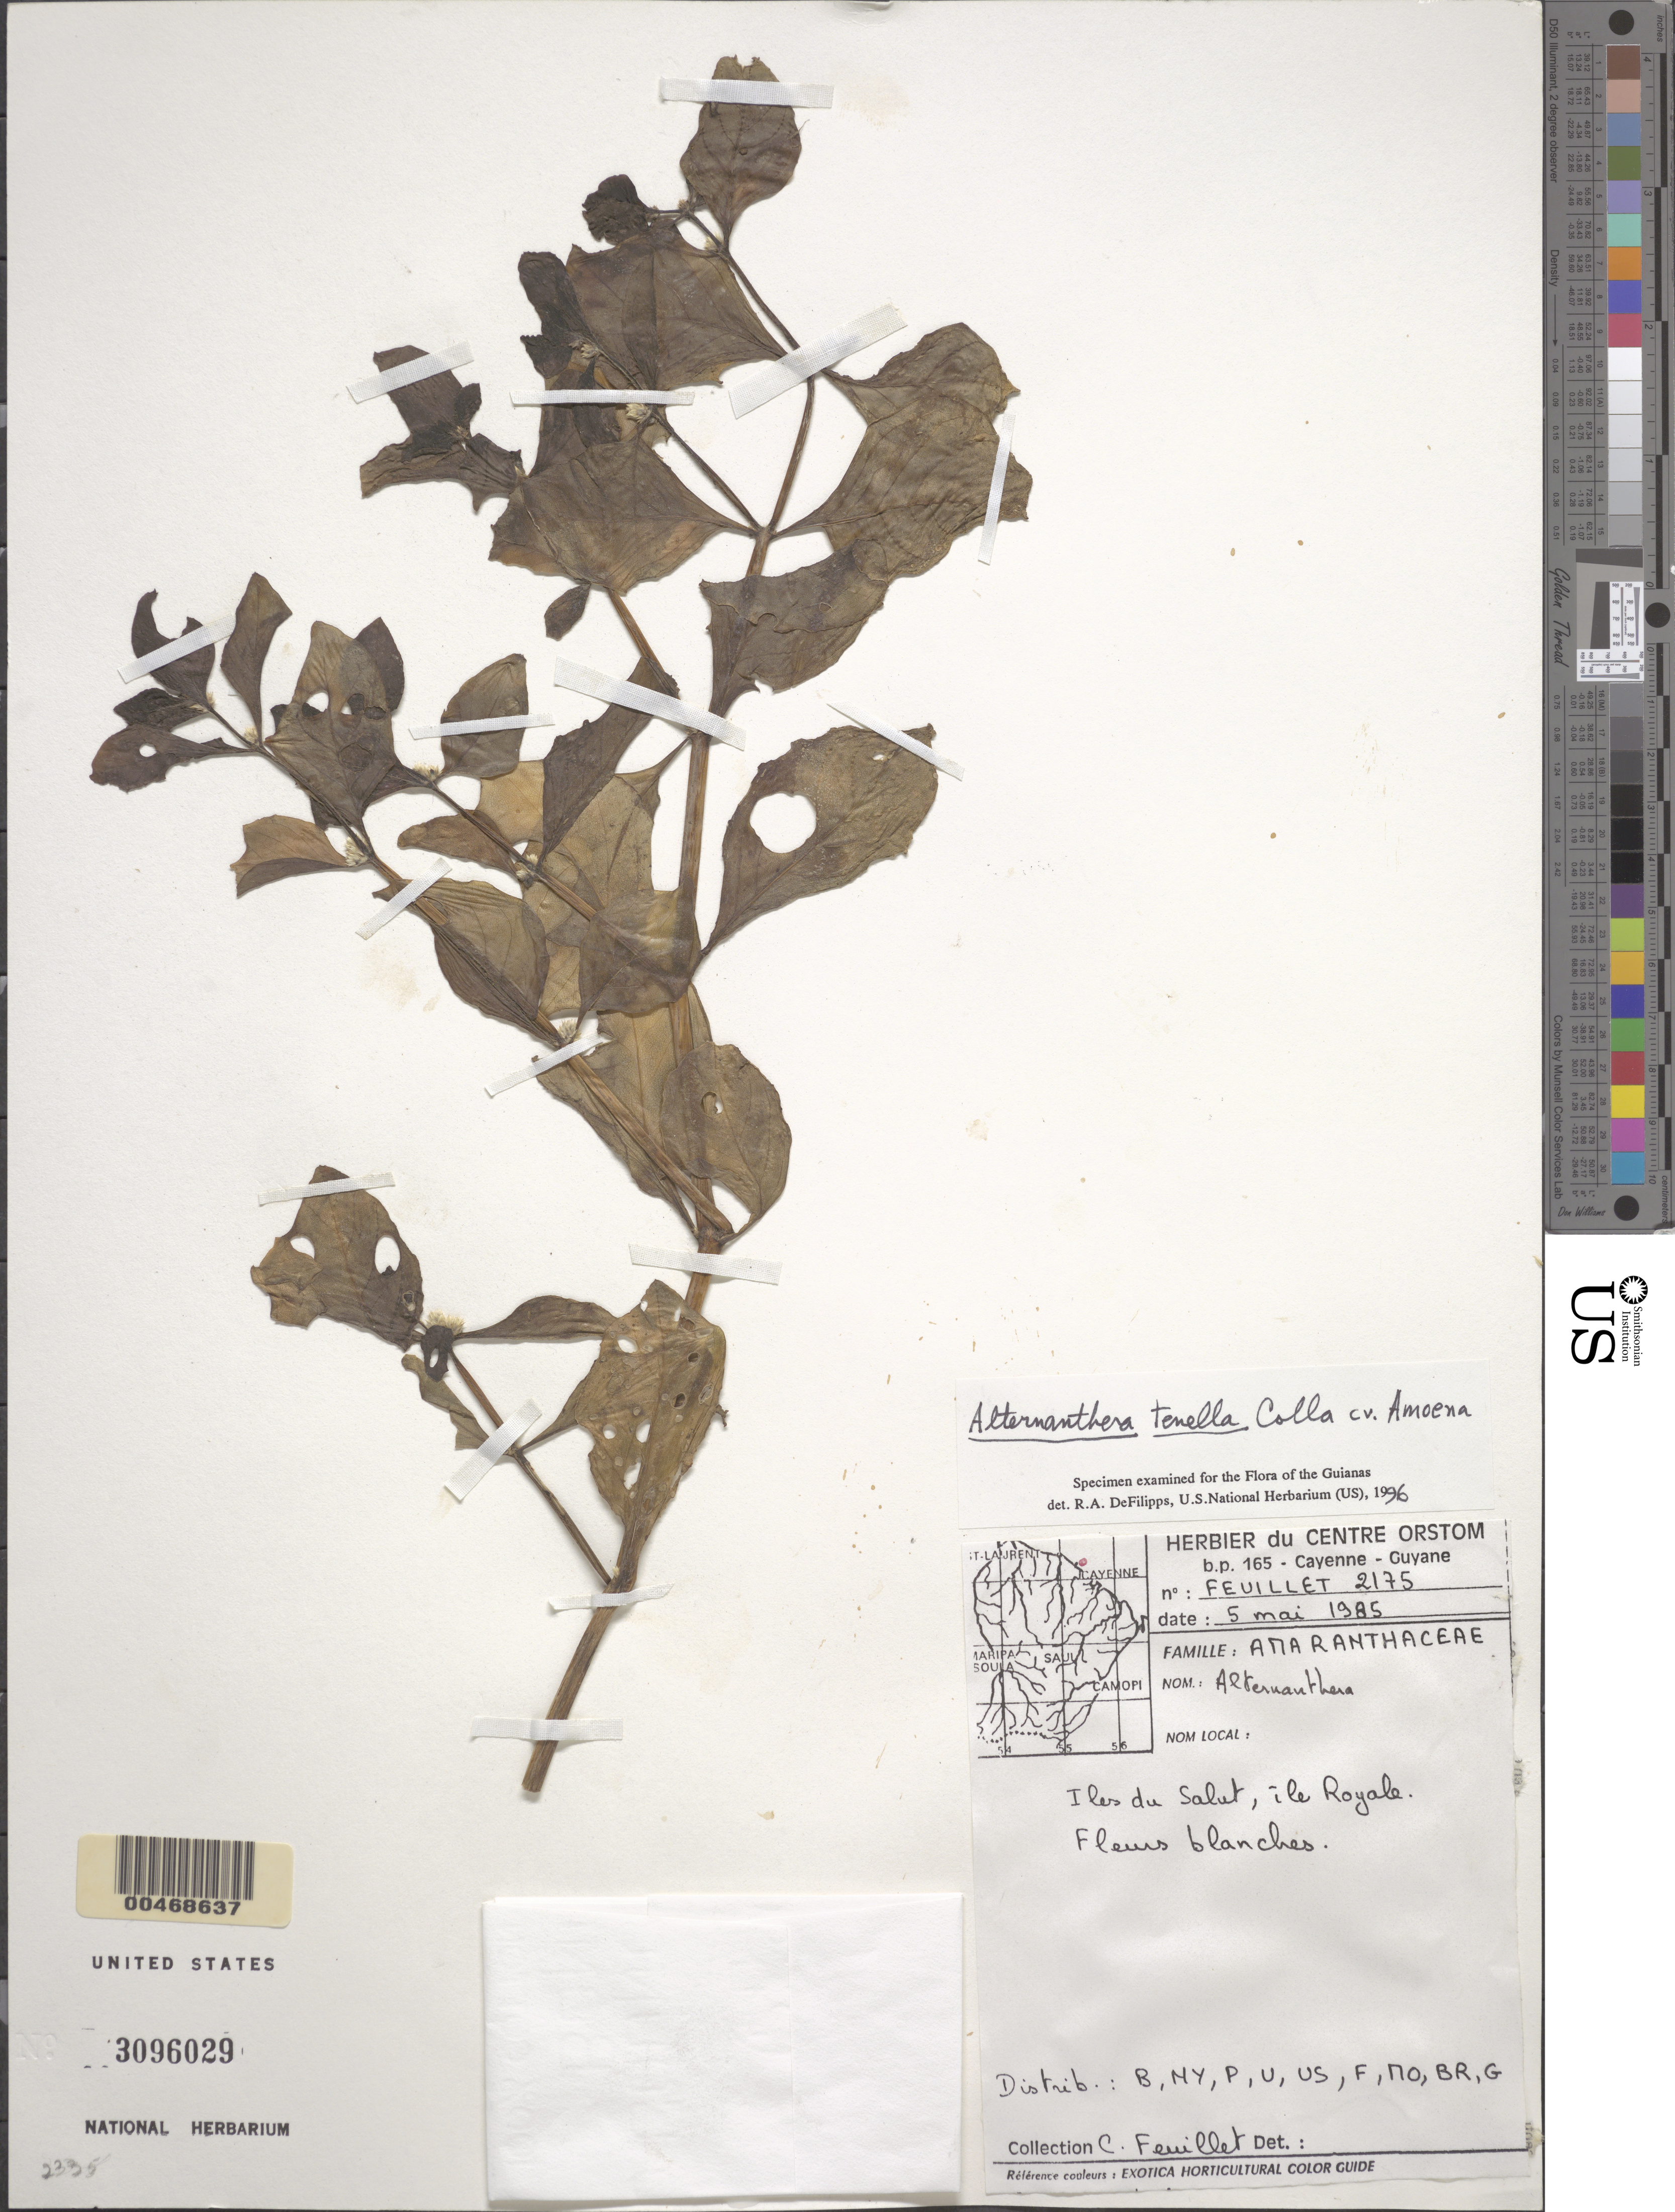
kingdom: Plantae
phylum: Tracheophyta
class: Magnoliopsida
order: Caryophyllales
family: Amaranthaceae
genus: Alternanthera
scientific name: Alternanthera tenella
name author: Colla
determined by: DeFilipps, R. A.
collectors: C. Feuillet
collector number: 2175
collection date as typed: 5-May-85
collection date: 1985-05-05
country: French Guiana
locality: Iles du Salut, Ile Royale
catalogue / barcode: US 3096029